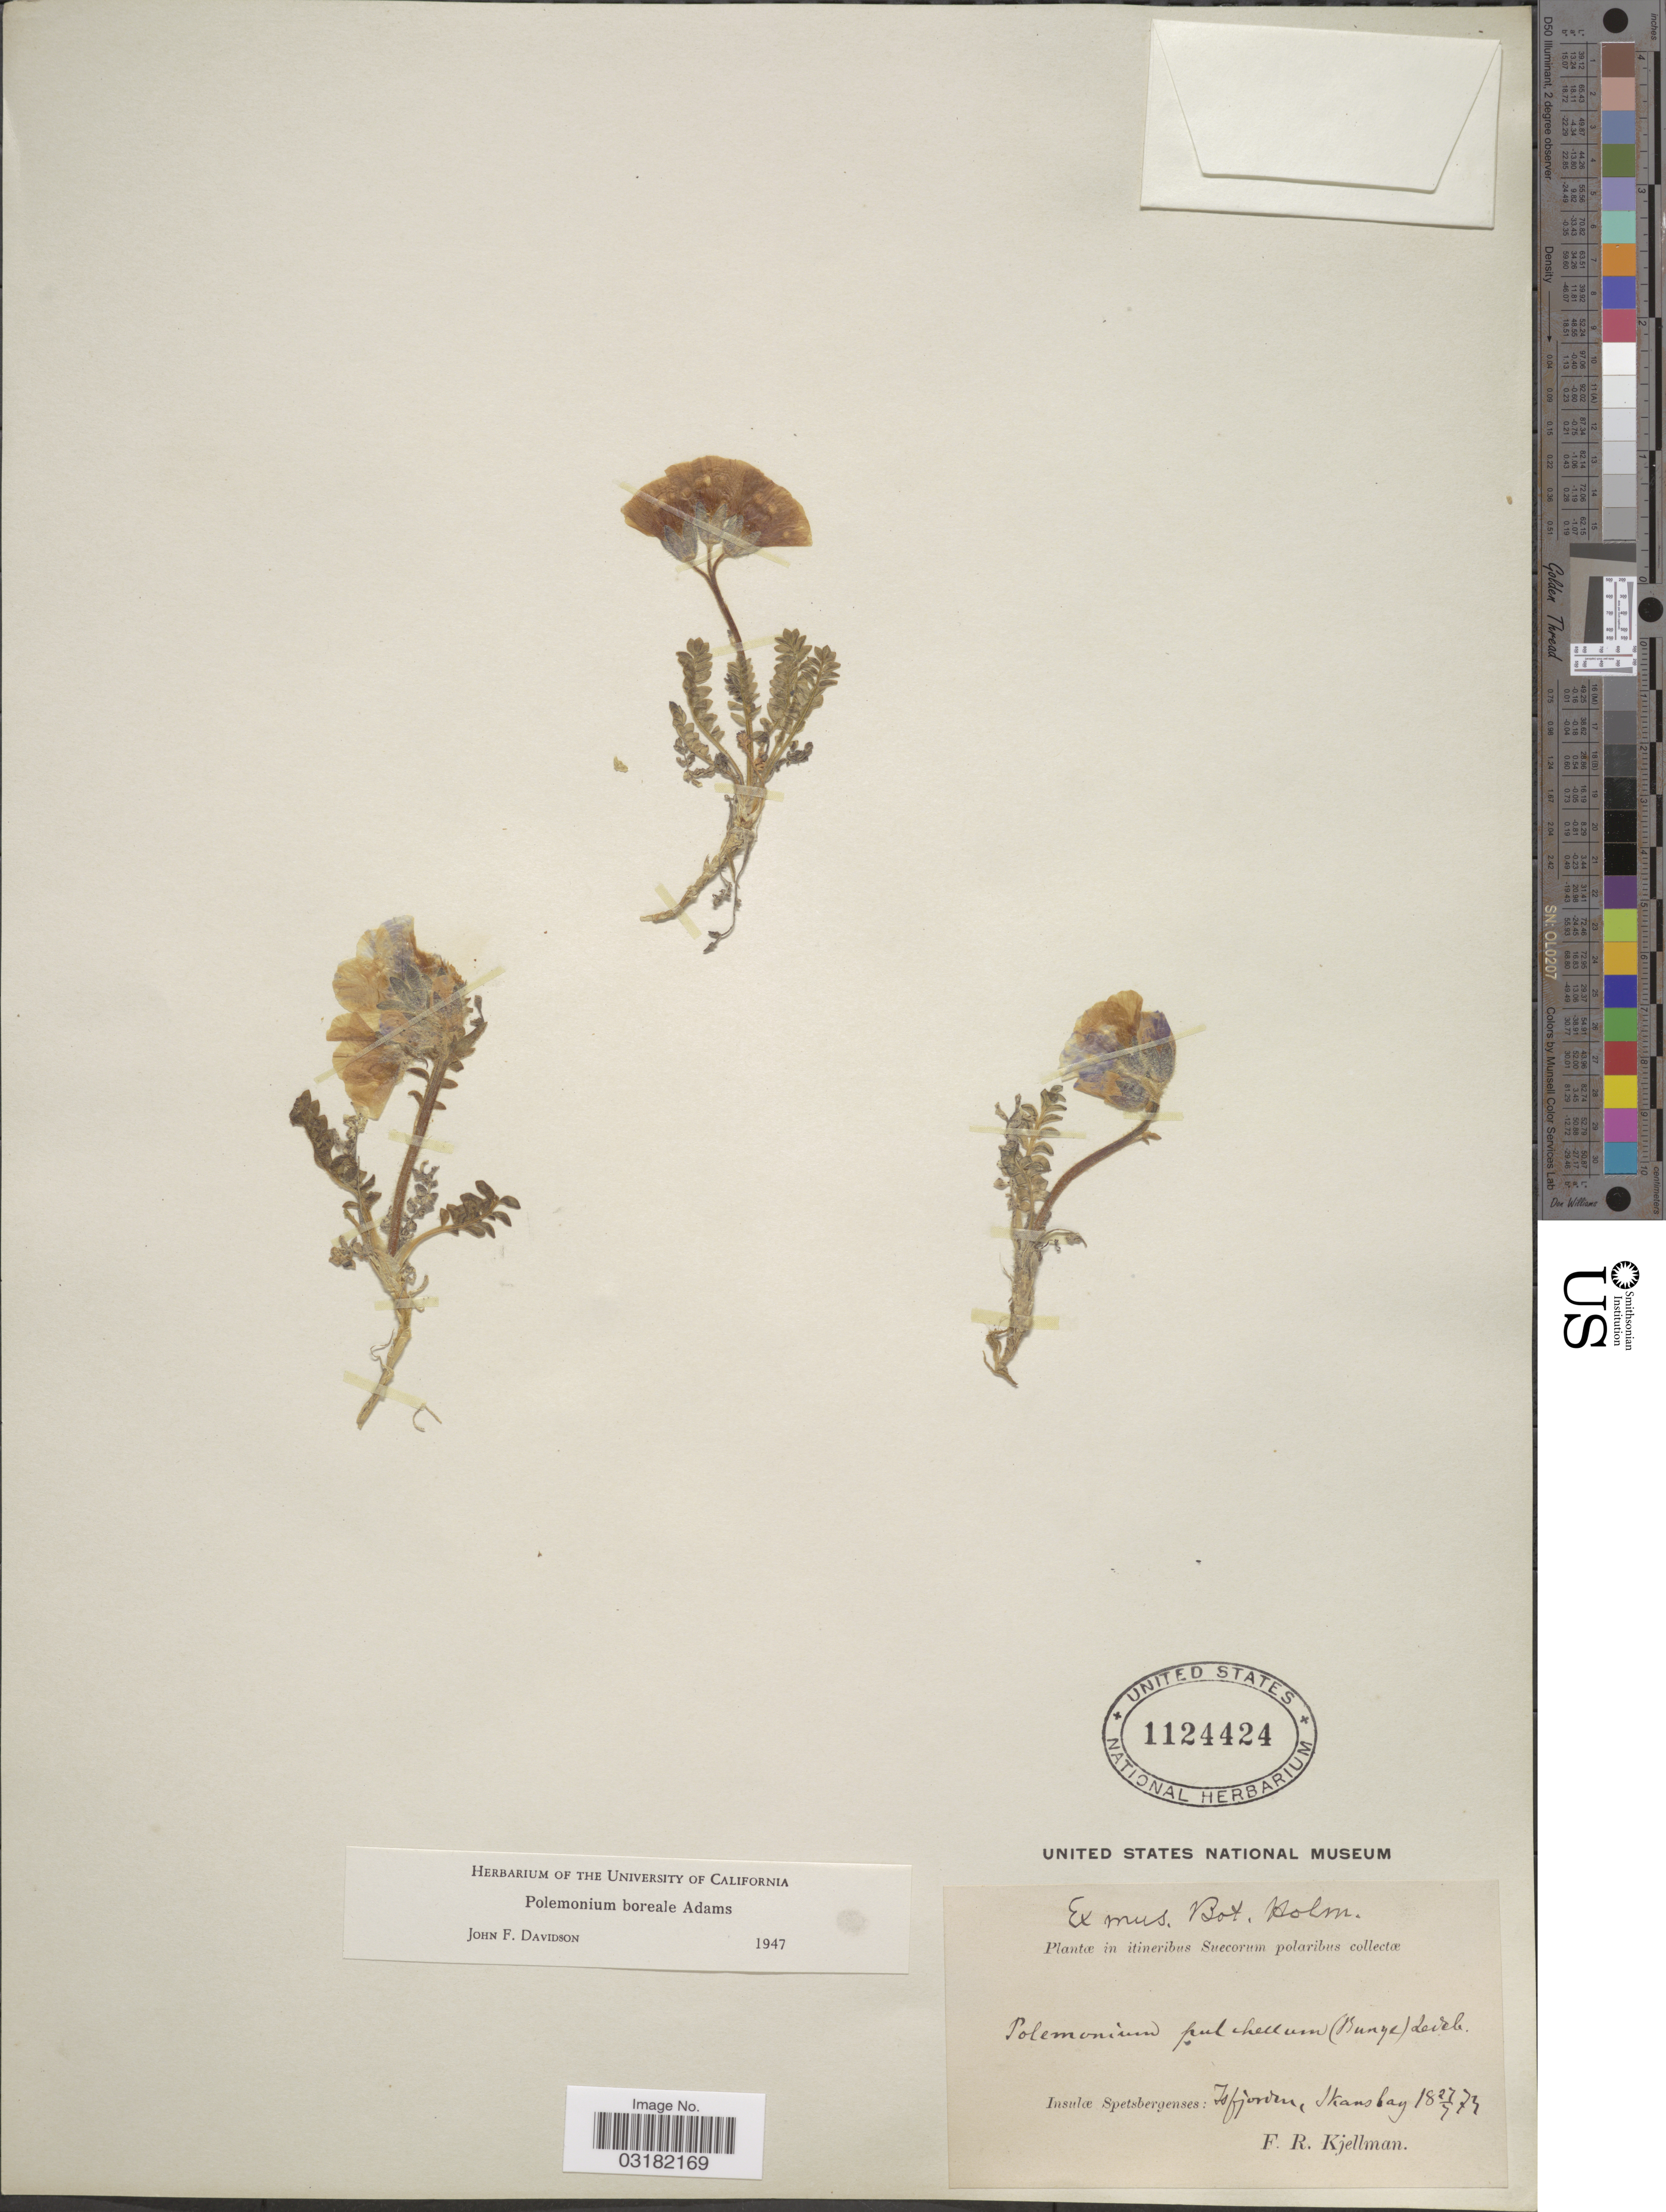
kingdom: Plantae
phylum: Tracheophyta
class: Magnoliopsida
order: Ericales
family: Polemoniaceae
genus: Polemonium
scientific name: Polemonium boreale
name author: Adams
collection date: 1874-07-27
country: Norway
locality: Insulæ Spetsbergenses: isfjorden, Skansbay.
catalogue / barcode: US 1124424